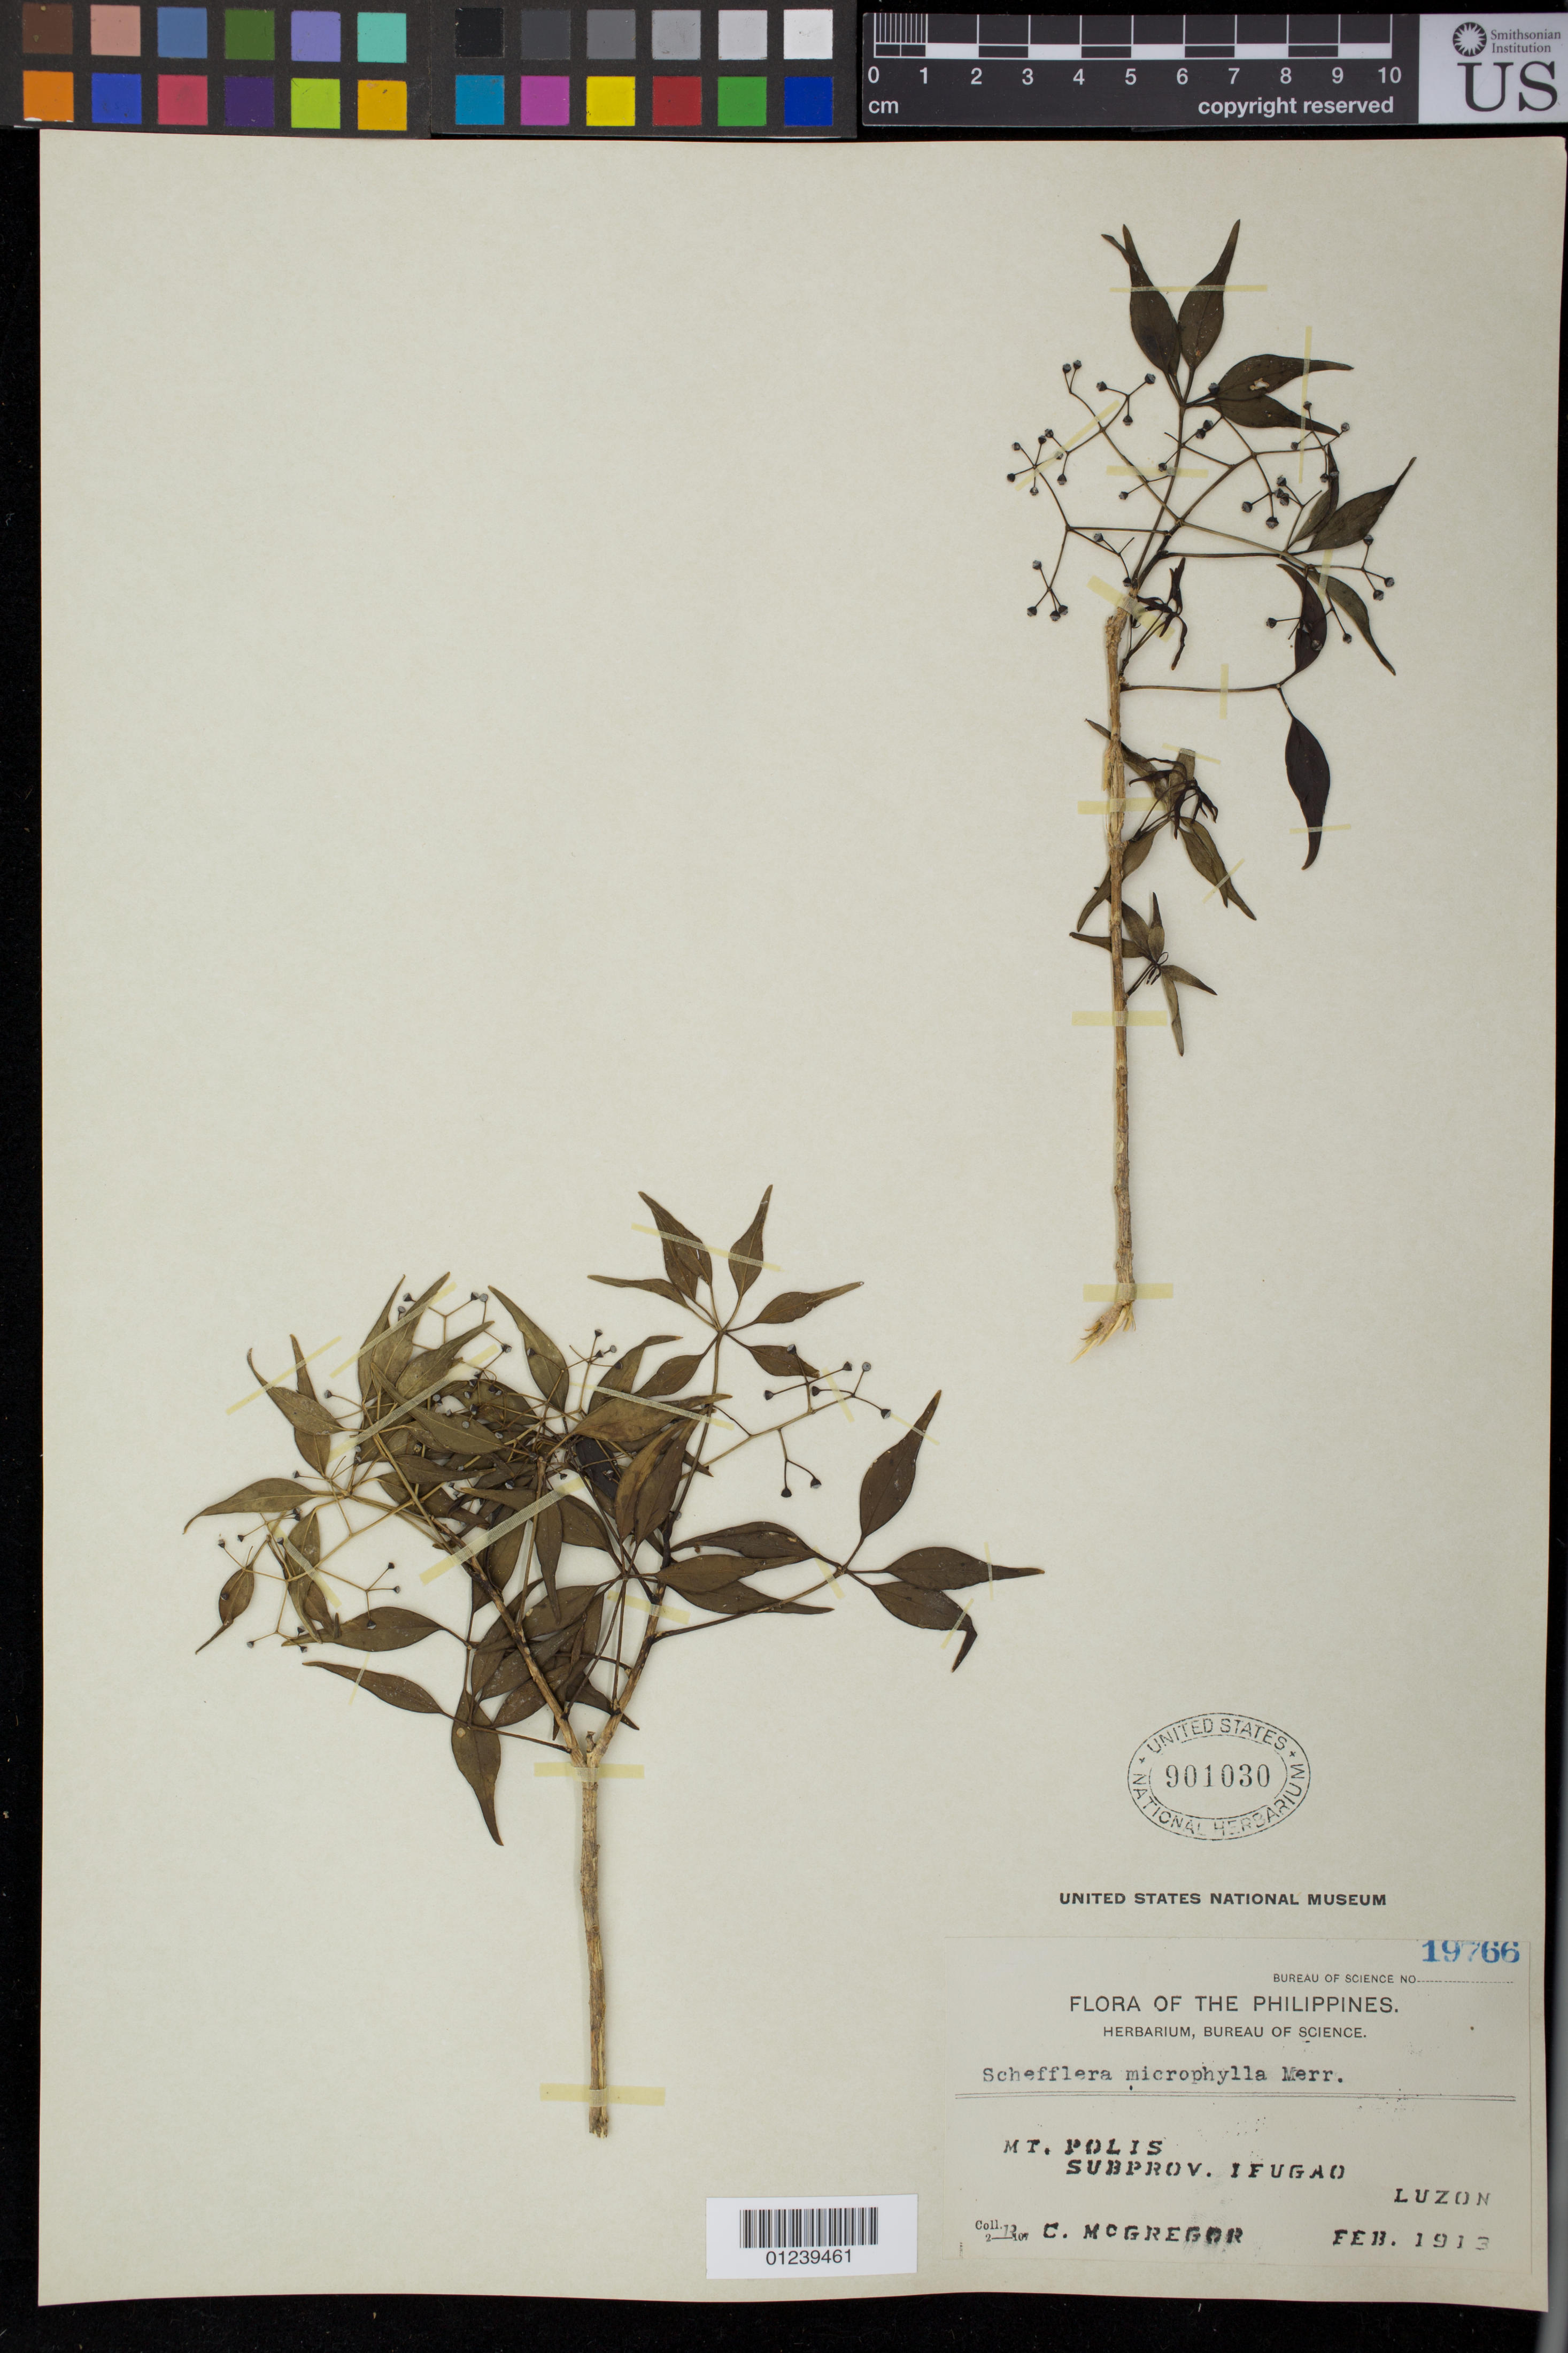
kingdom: Plantae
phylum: Tracheophyta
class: Magnoliopsida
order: Apiales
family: Araliaceae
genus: Schefflera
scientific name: Schefflera microphylla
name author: Merr.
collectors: B. McGregor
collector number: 19766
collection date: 1913-02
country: Philippines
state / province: Cordillera (Administrative Region)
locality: Mt. Polis, Sub Prov. Ifugao, Luzon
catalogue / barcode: US 901030